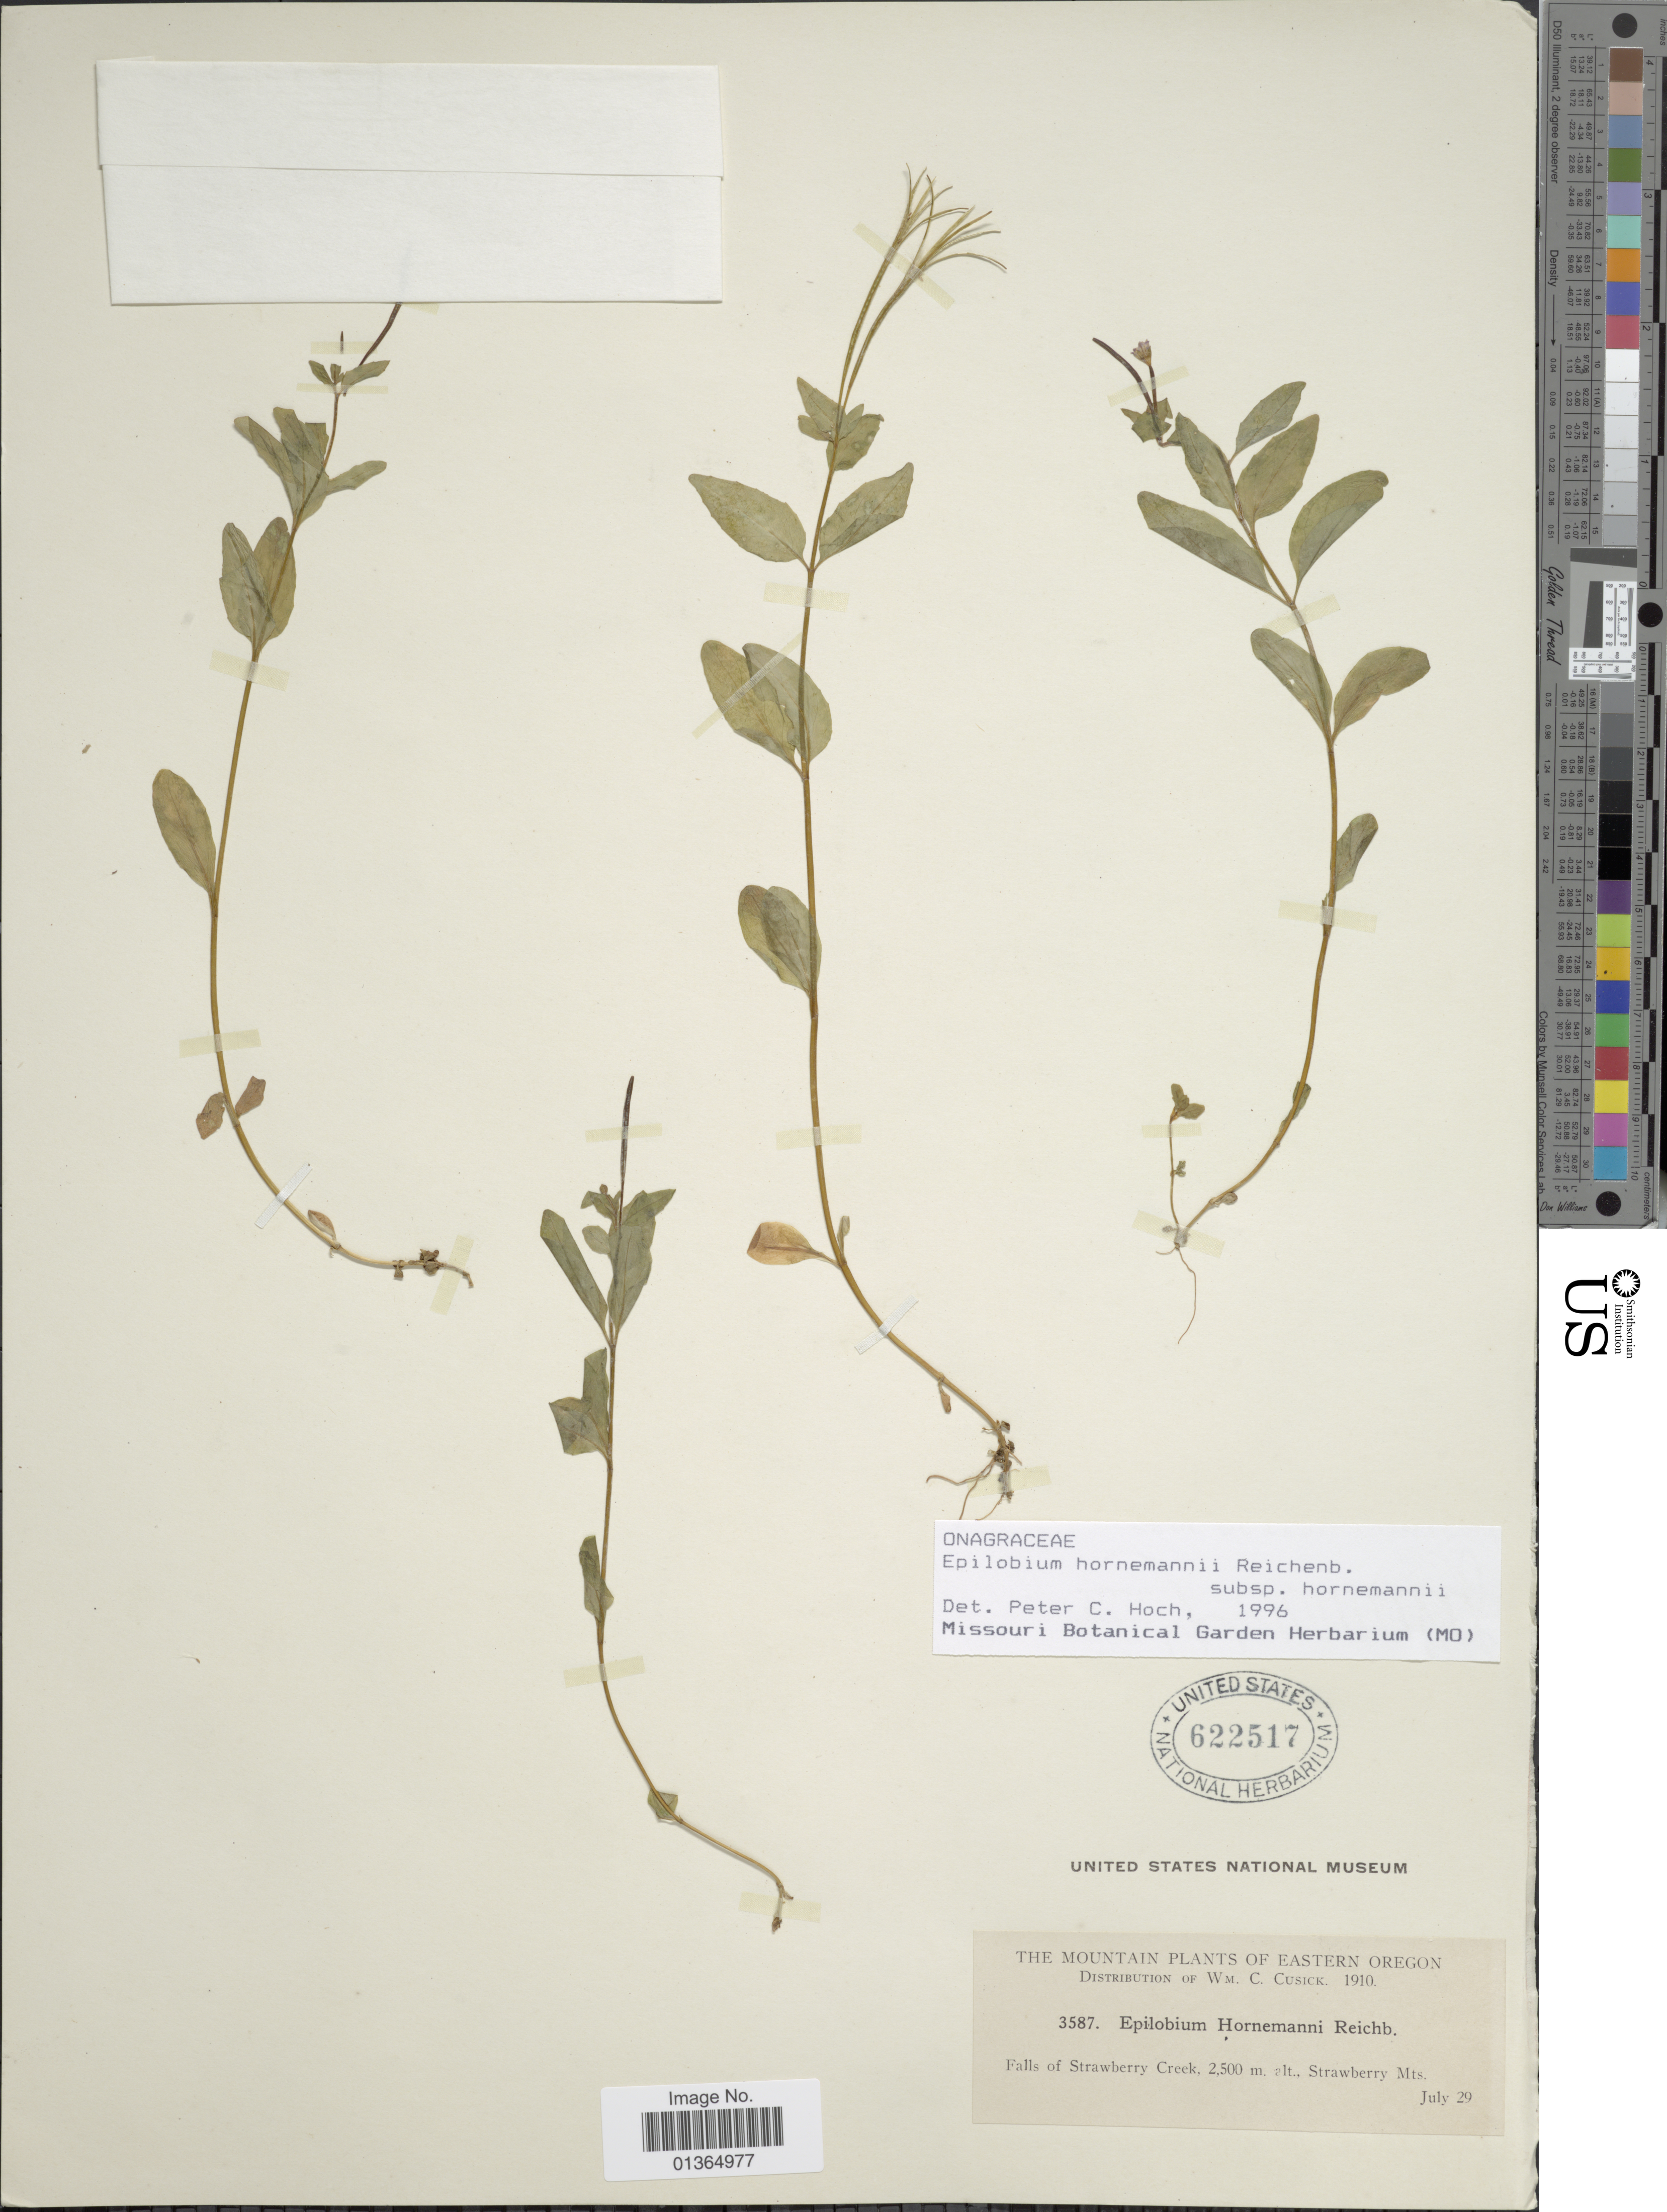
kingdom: Plantae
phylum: Tracheophyta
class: Magnoliopsida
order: Myrtales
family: Onagraceae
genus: Epilobium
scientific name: Epilobium hornemannii subsp. hornemannii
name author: Rchb.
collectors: W. C. Cusick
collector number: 3587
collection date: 1910-07-29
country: United States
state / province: Oregon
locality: The Mountain plants of Eastern Oregon. Falls of Strawberry Creek, Strawberry Mts.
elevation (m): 2500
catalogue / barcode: US 622517